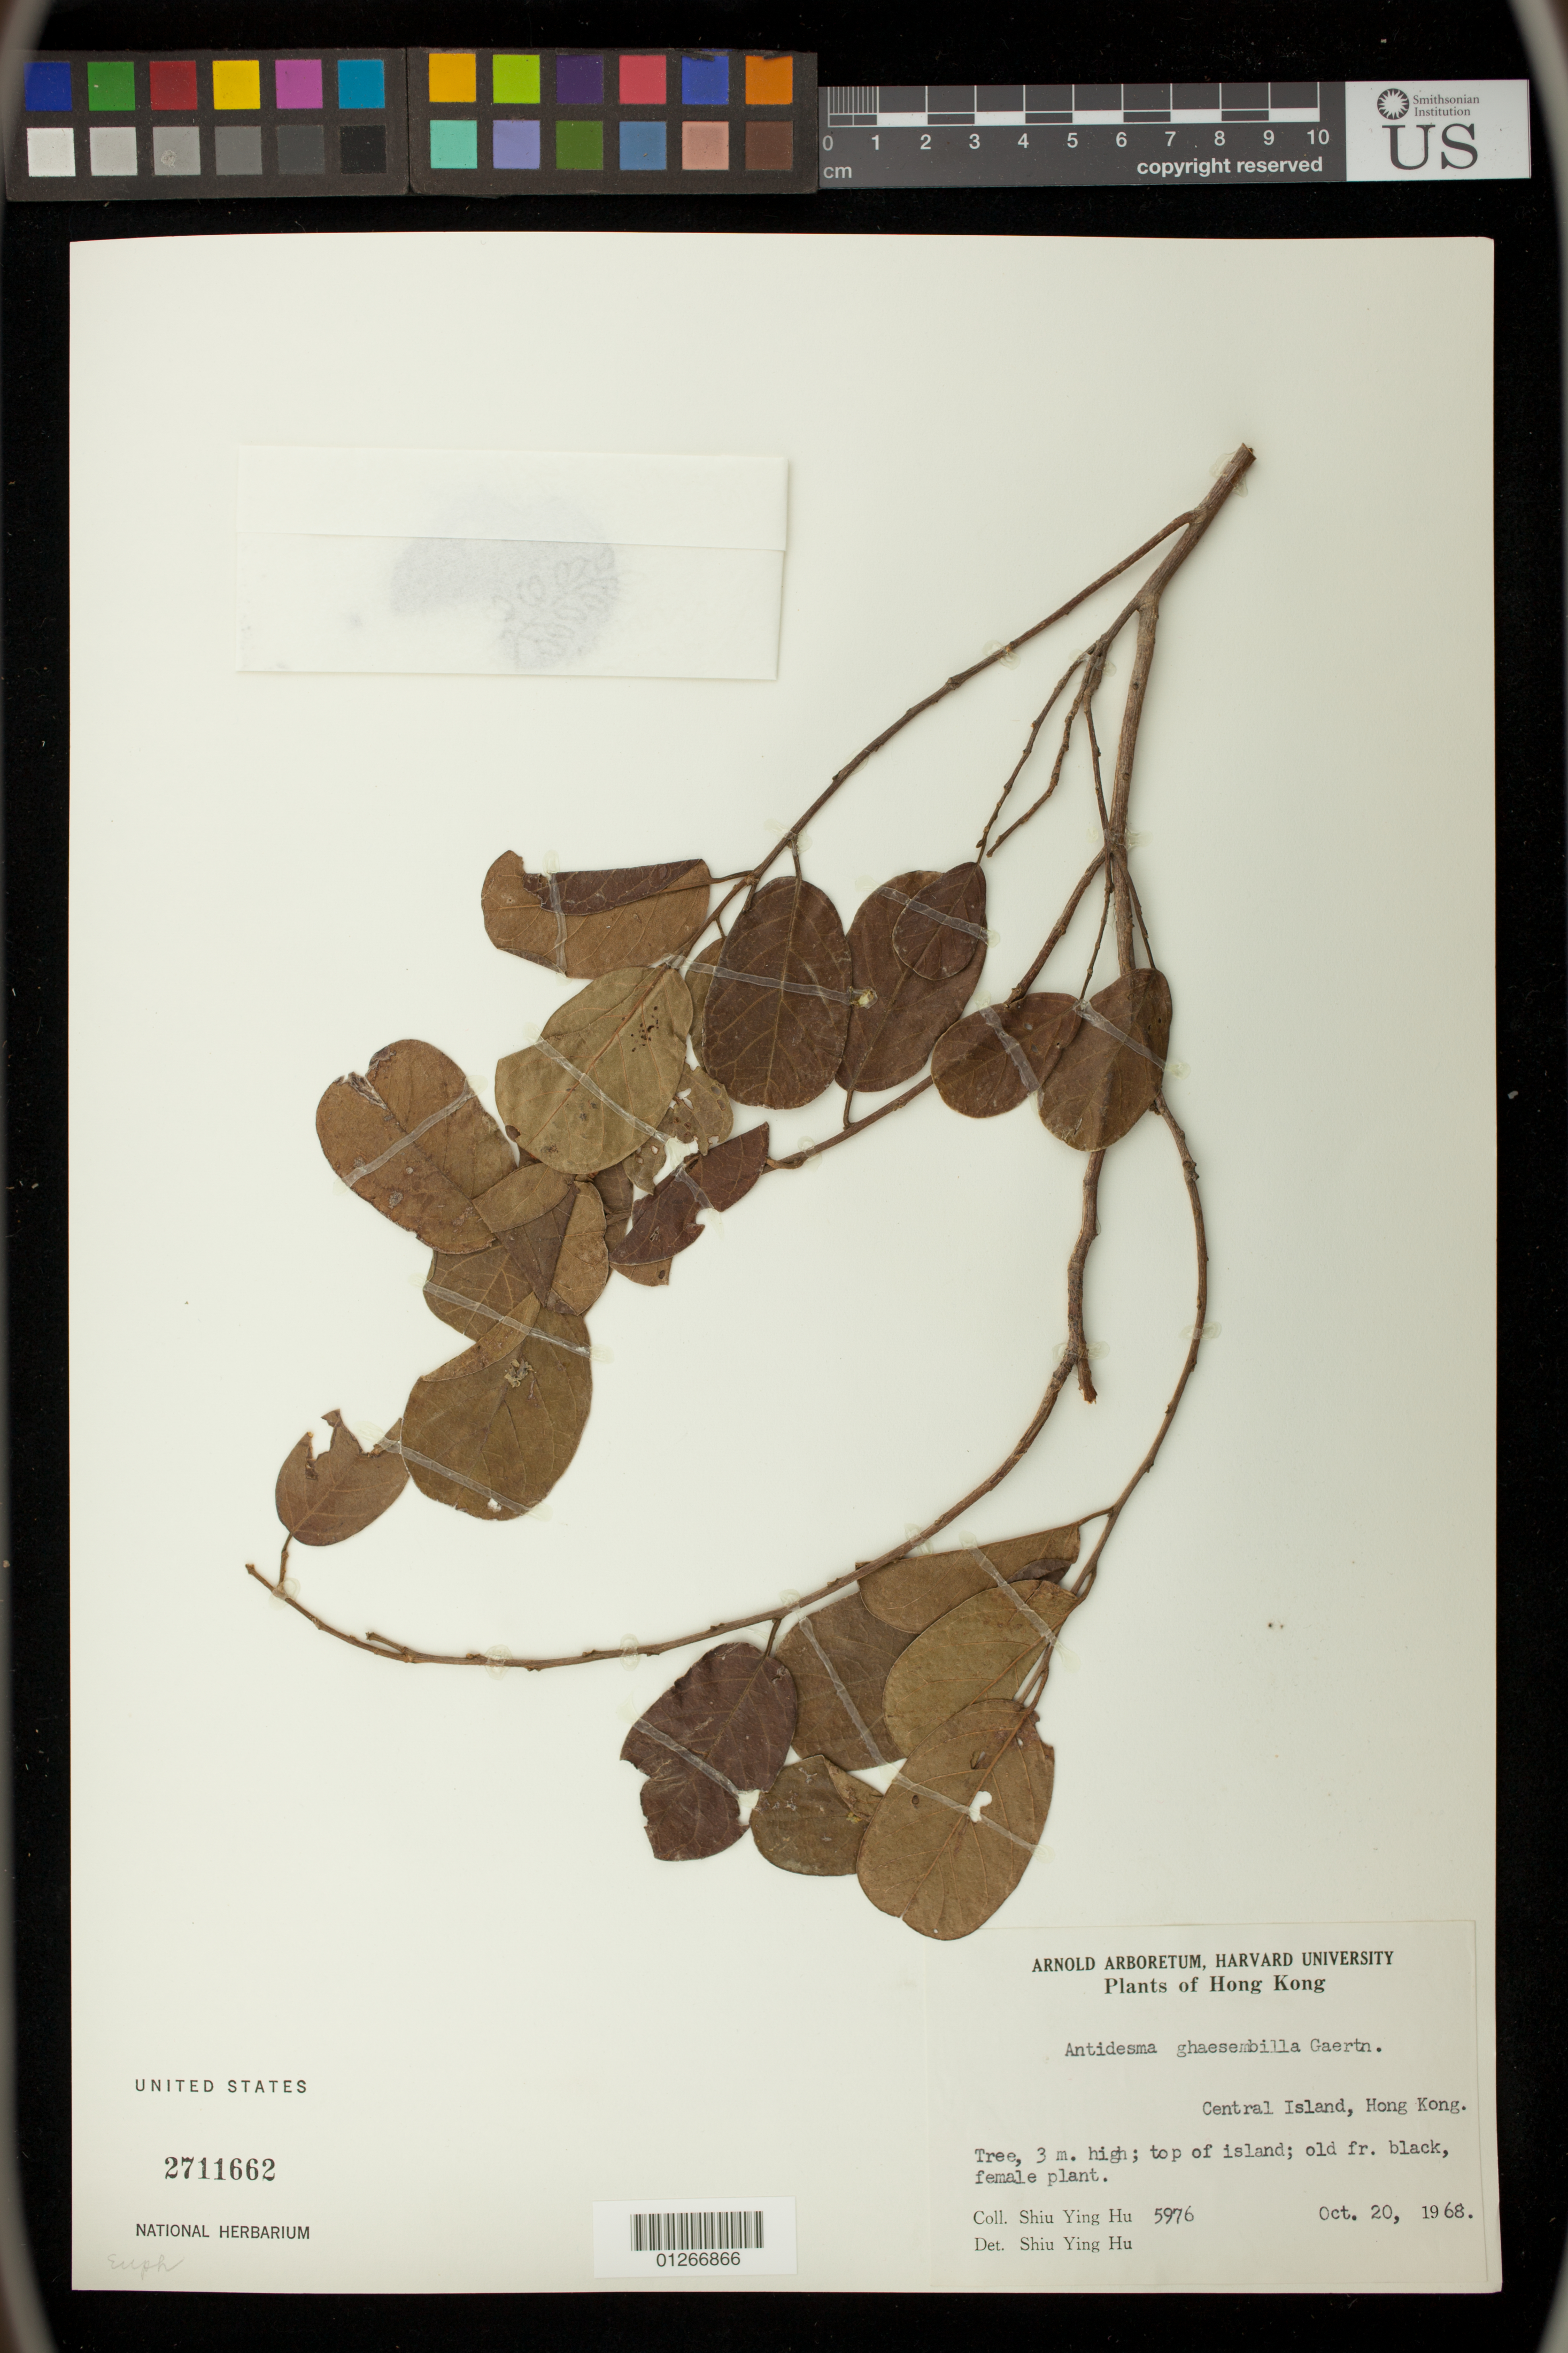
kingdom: Plantae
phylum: Tracheophyta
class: Magnoliopsida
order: Malpighiales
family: Phyllanthaceae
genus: Antidesma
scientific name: Antidesma ghaesembilla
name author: Gaertn.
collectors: S. Y. Hu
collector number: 5976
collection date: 1968-10-20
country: China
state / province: Hong Kong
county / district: Central Island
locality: Top of Island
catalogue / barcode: US 2711662